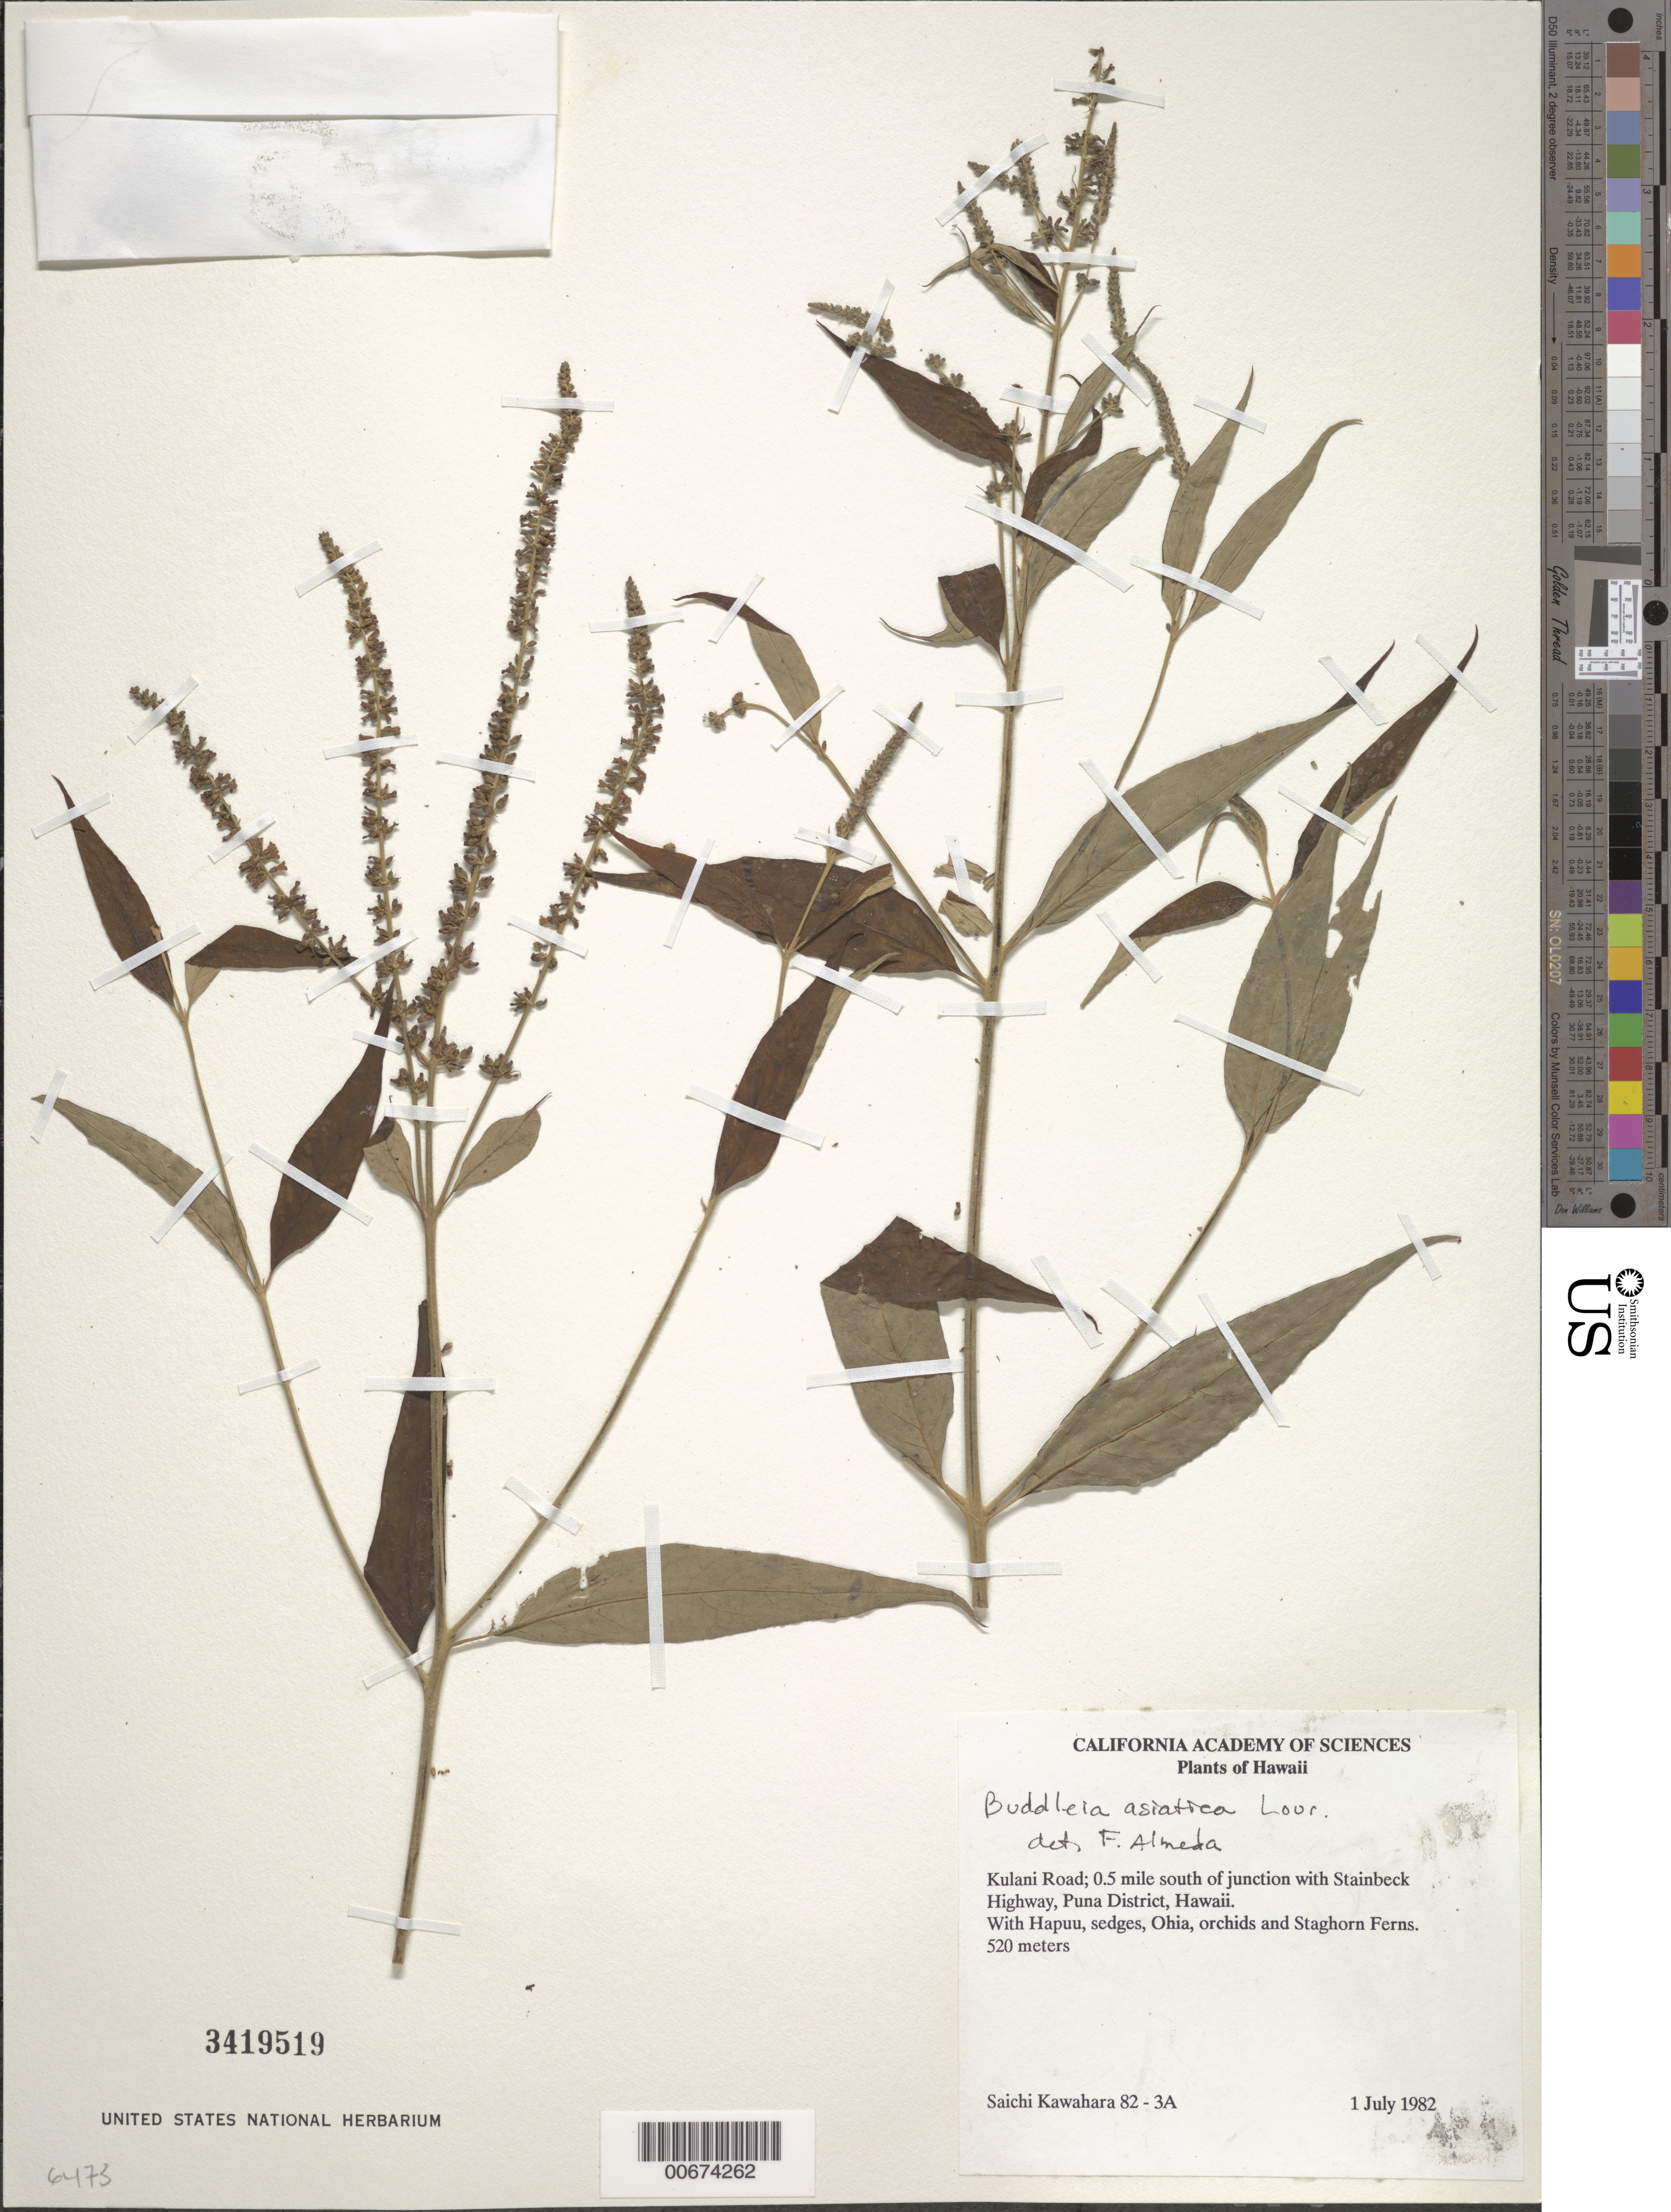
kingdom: Plantae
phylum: Tracheophyta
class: Magnoliopsida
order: Lamiales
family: Scrophulariaceae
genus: Buddleja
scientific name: Buddleja asiatica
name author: Lour.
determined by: Almeda, F.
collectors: S. Kawahara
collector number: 82-3A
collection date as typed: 1 Jul 1982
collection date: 1982-07-01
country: United States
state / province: Hawaii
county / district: Hawaii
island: Hawaii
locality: Kulani Road, 0.5mile south of junction with Stainback Hwy, Puna Distr.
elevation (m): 500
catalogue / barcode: US 3419519